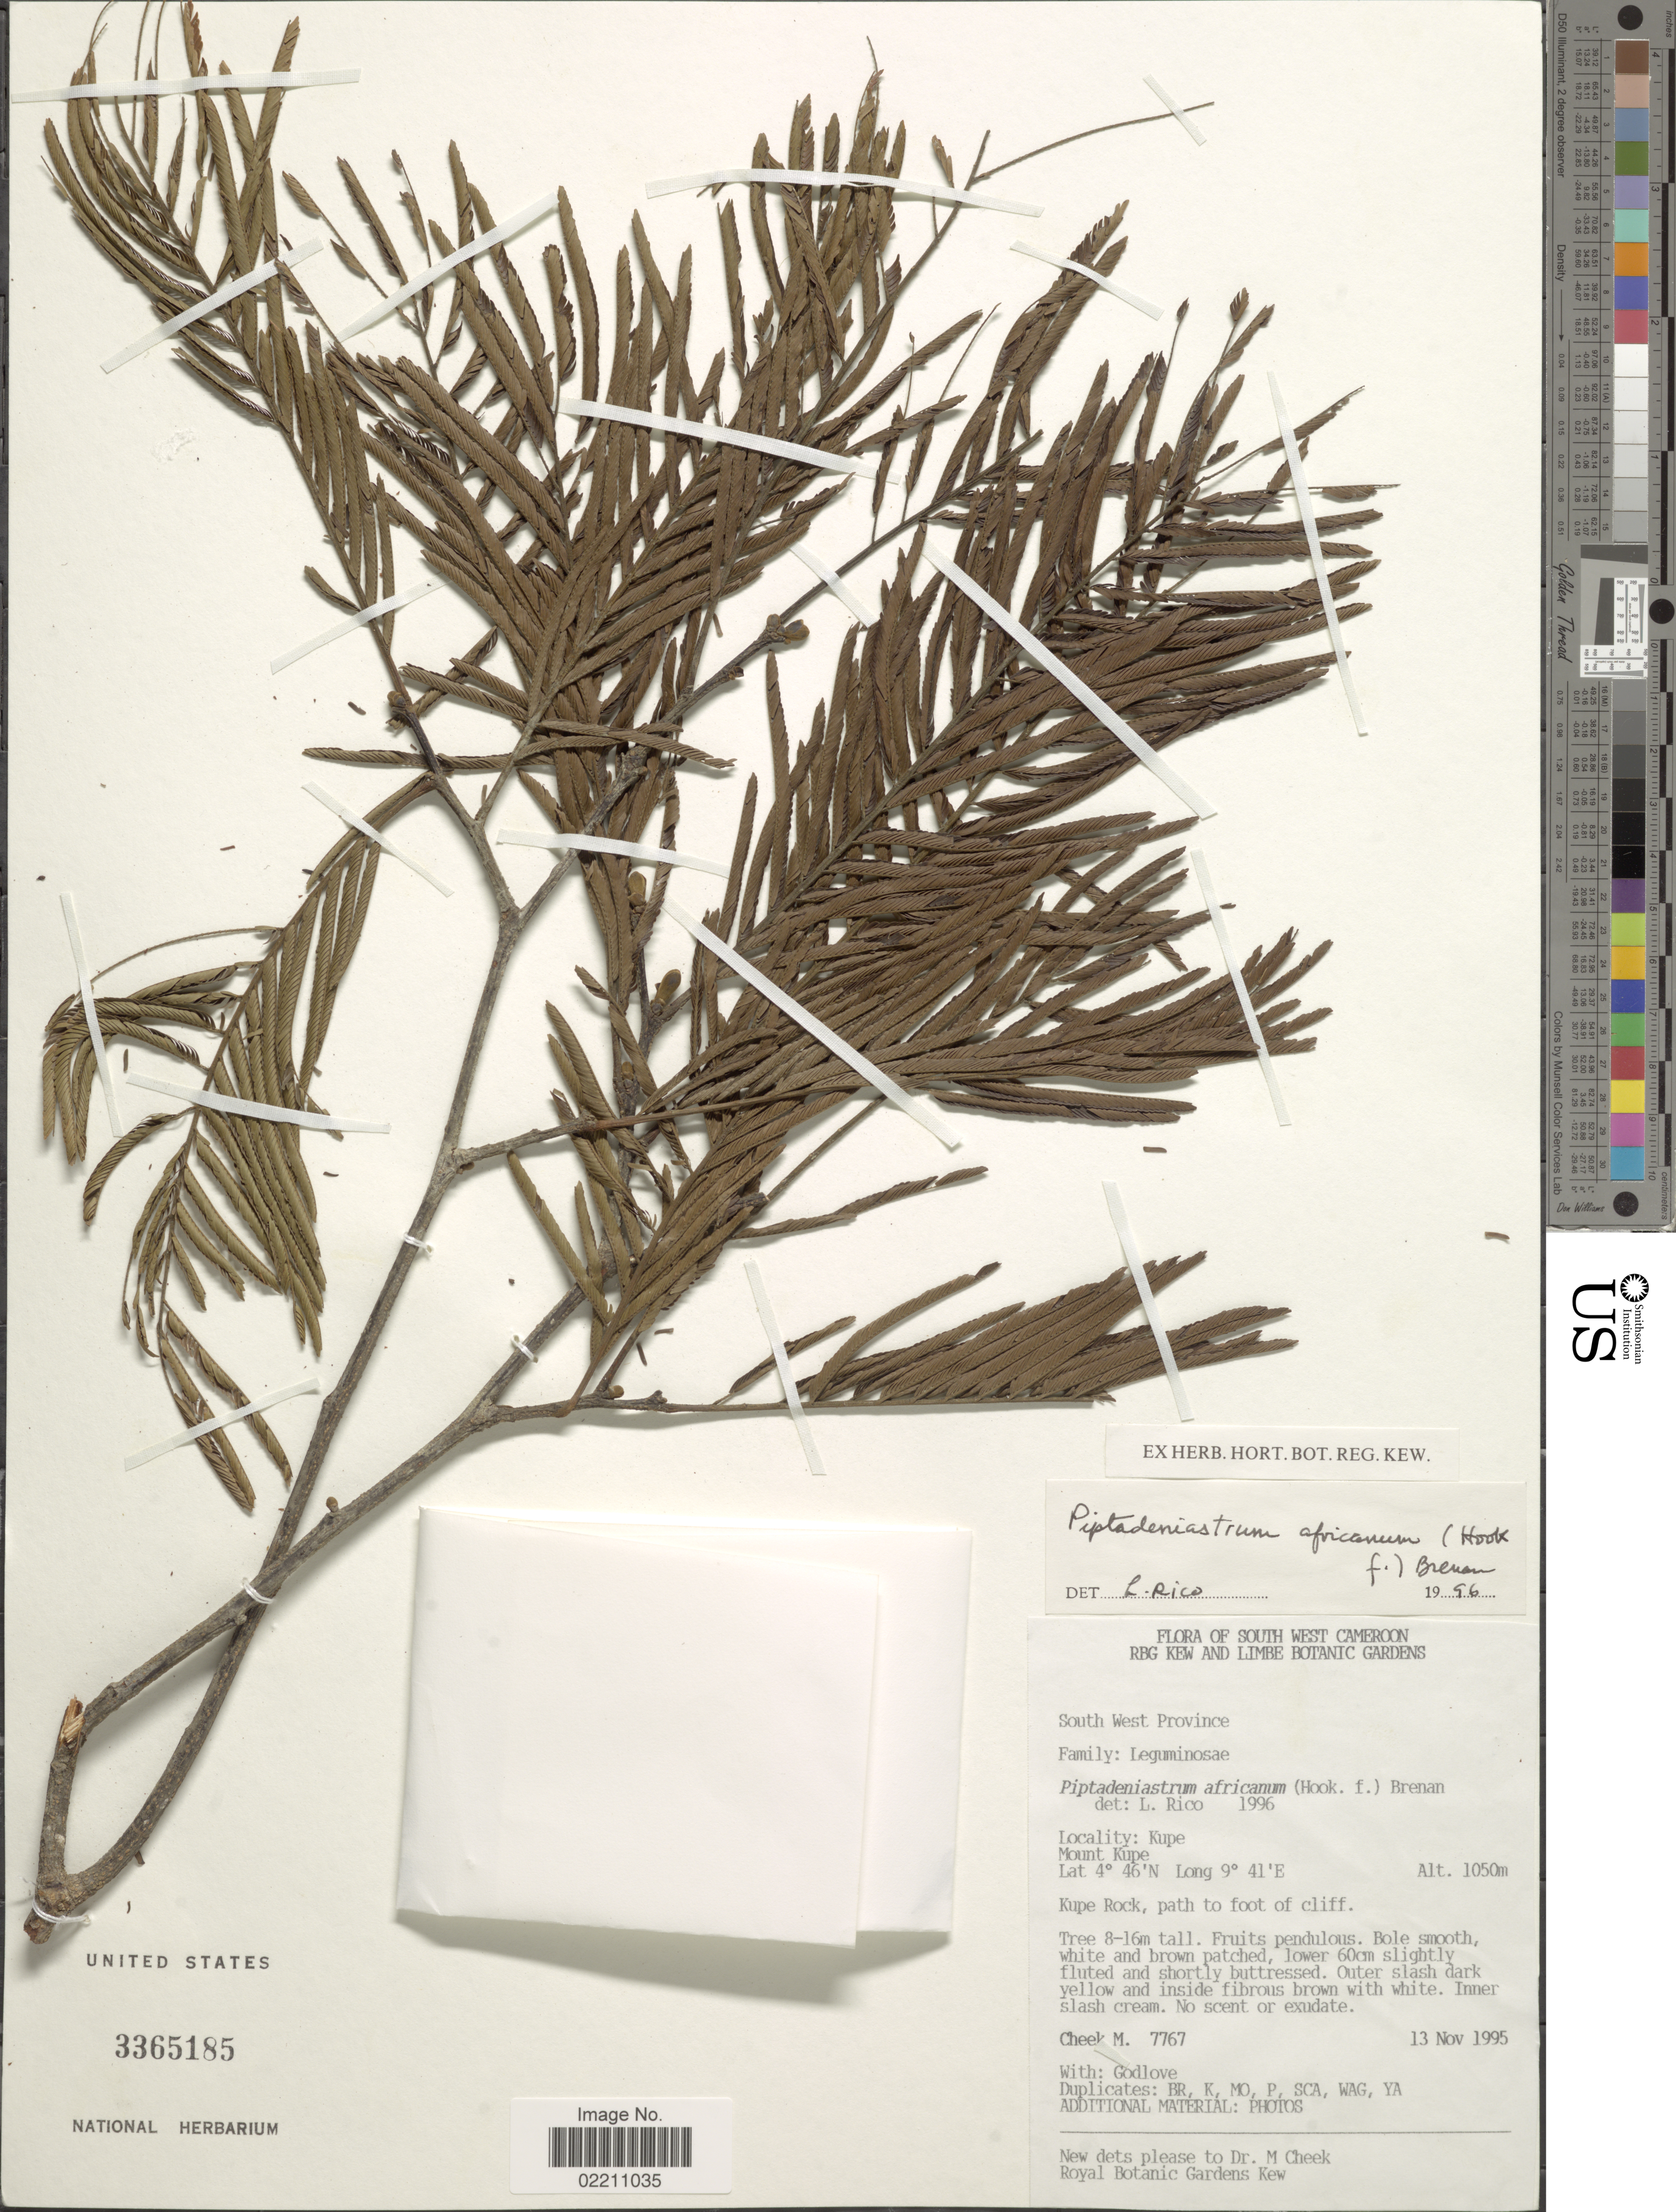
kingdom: Plantae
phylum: Tracheophyta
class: Magnoliopsida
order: Fabales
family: Fabaceae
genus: Piptadeniastrum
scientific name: Piptadeniastrum africanum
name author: (Hook. f.) Brenan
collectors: M. Cheek & -. Godlove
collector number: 7767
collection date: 1995-11-13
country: Cameroon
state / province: Sud-Ouest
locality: South west Cameroon. Kupe. Mount Kupe. Kupe Rock, path to foot of cliff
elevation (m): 1050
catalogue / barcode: US 3365185